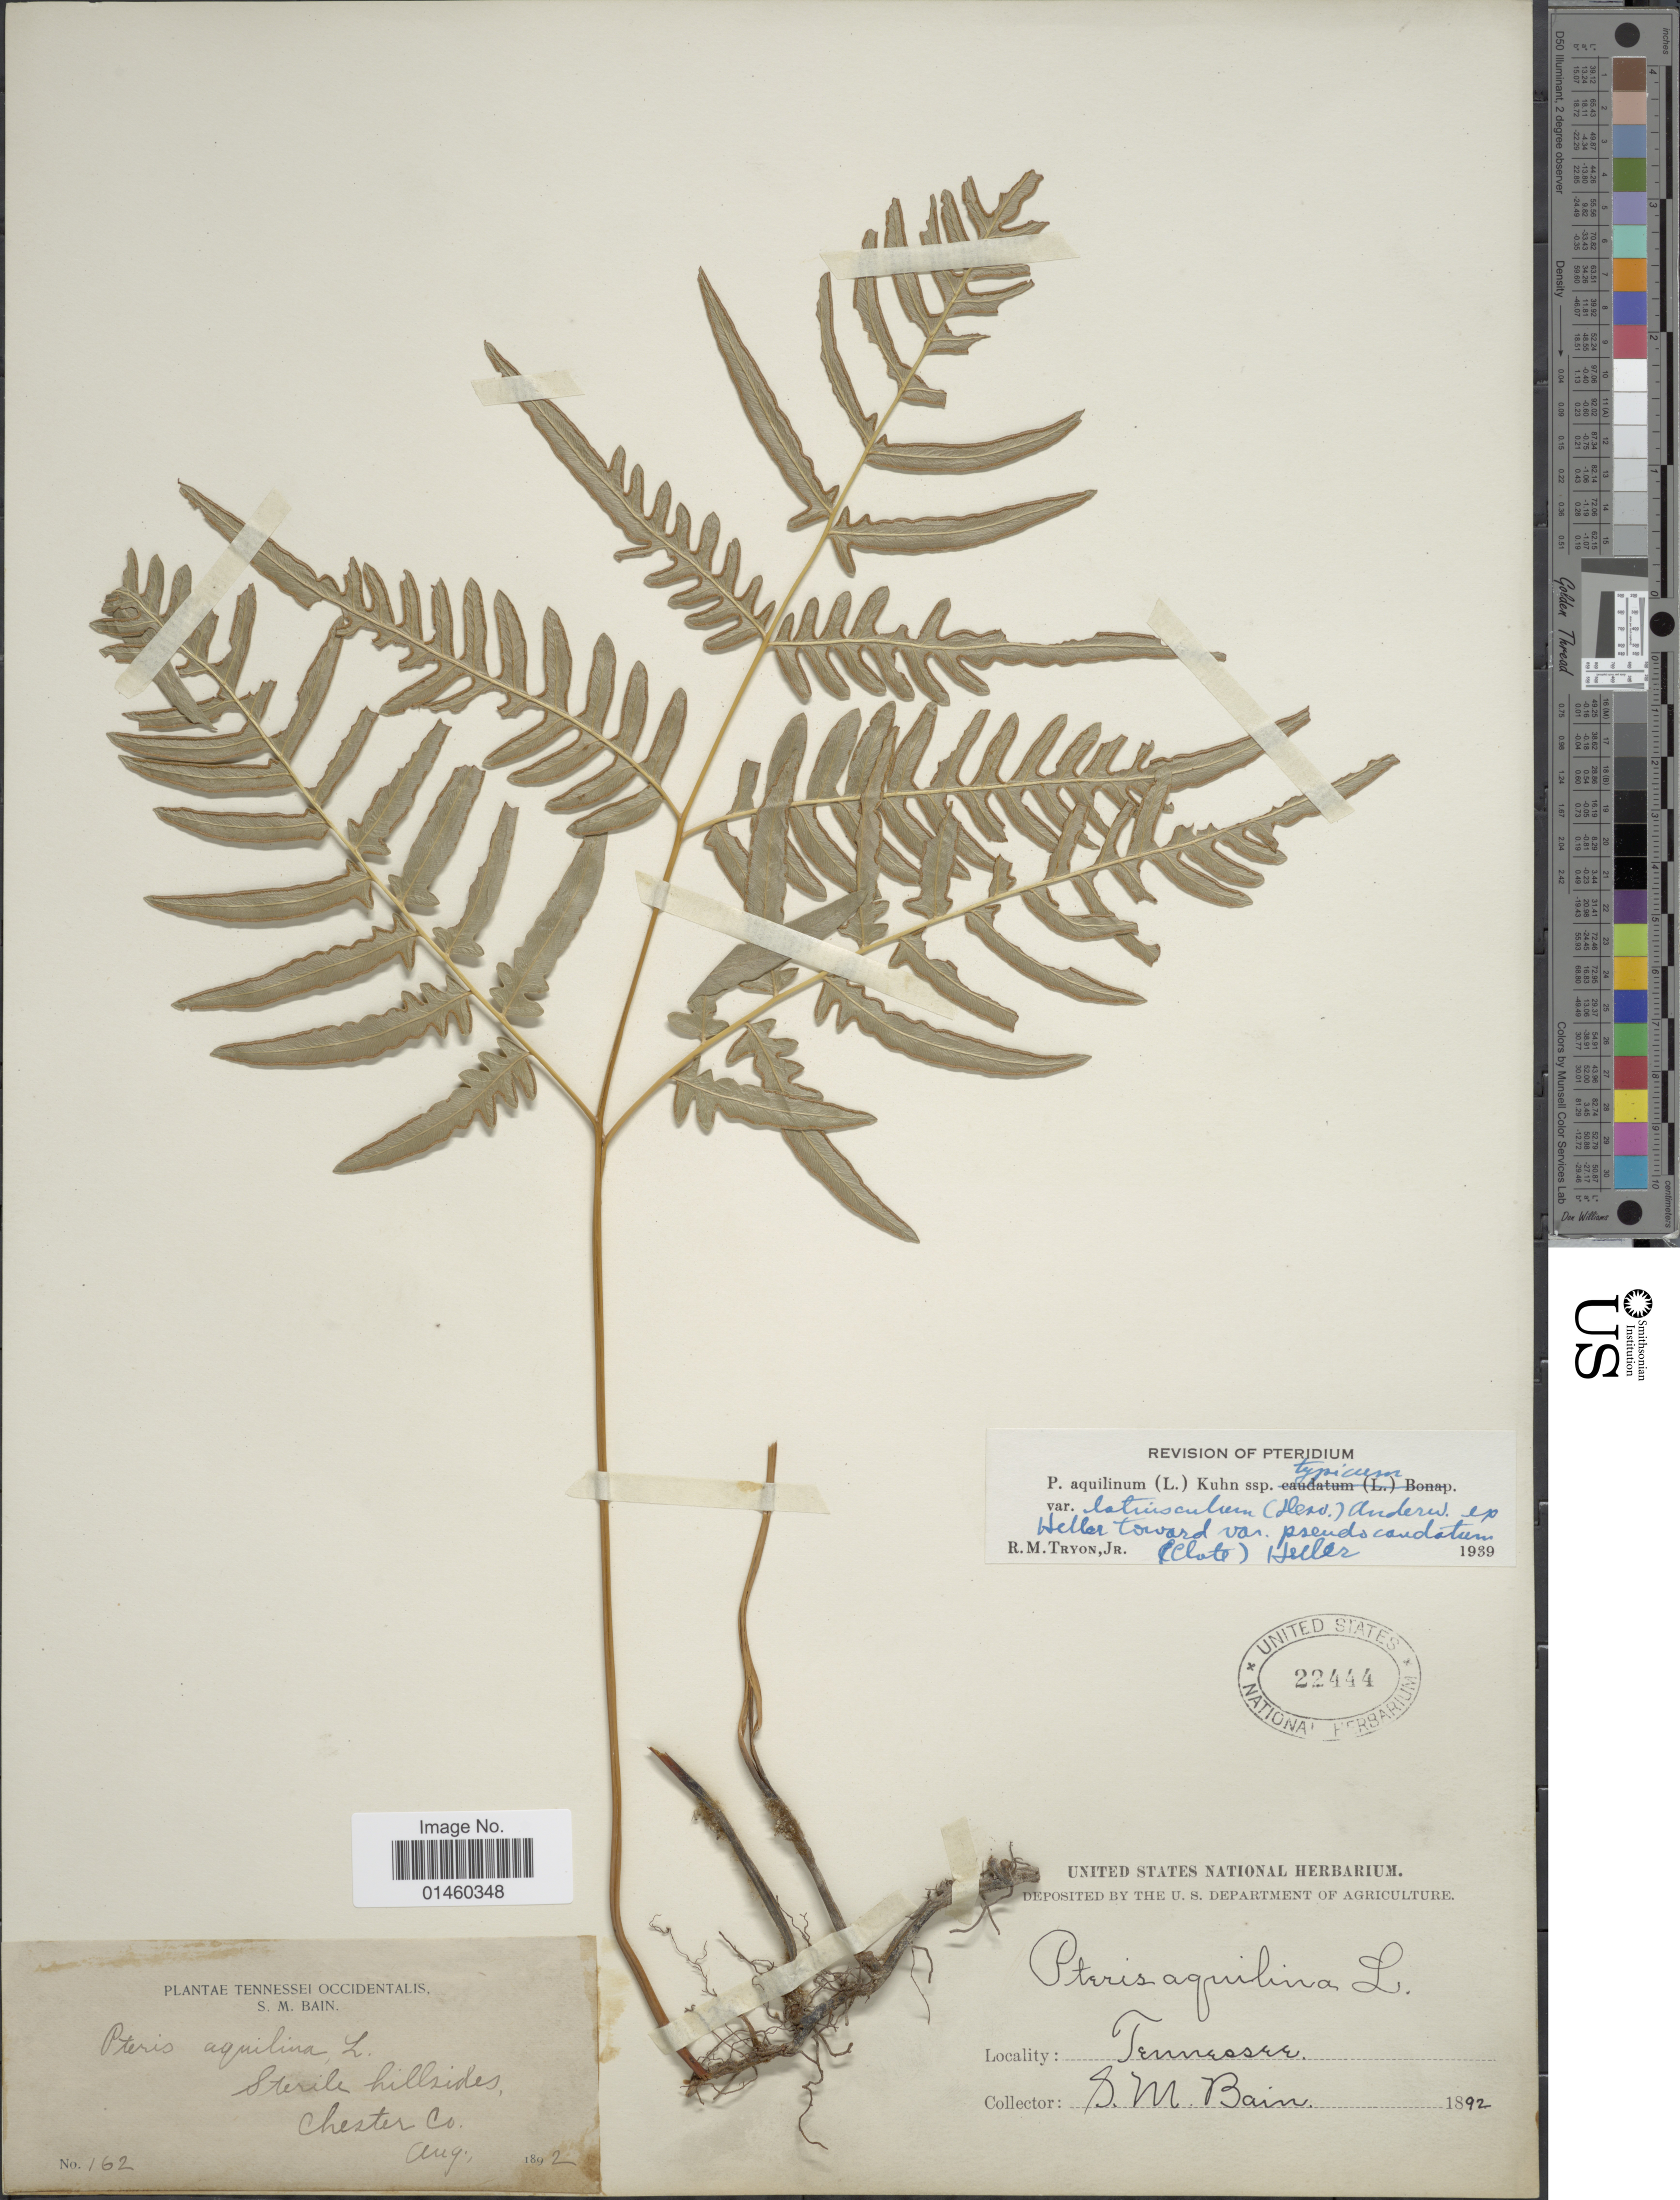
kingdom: Plantae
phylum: Tracheophyta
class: Polypodiopsida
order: Polypodiales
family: Dennstaedtiaceae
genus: Pteridium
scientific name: Pteridium aquilinum var. latiusculum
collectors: S. M. Bain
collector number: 162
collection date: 1892-08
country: United States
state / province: Tennessee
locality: Sterile hillsides, Chester Co. Tennessei occidentalis.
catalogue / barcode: US 22444